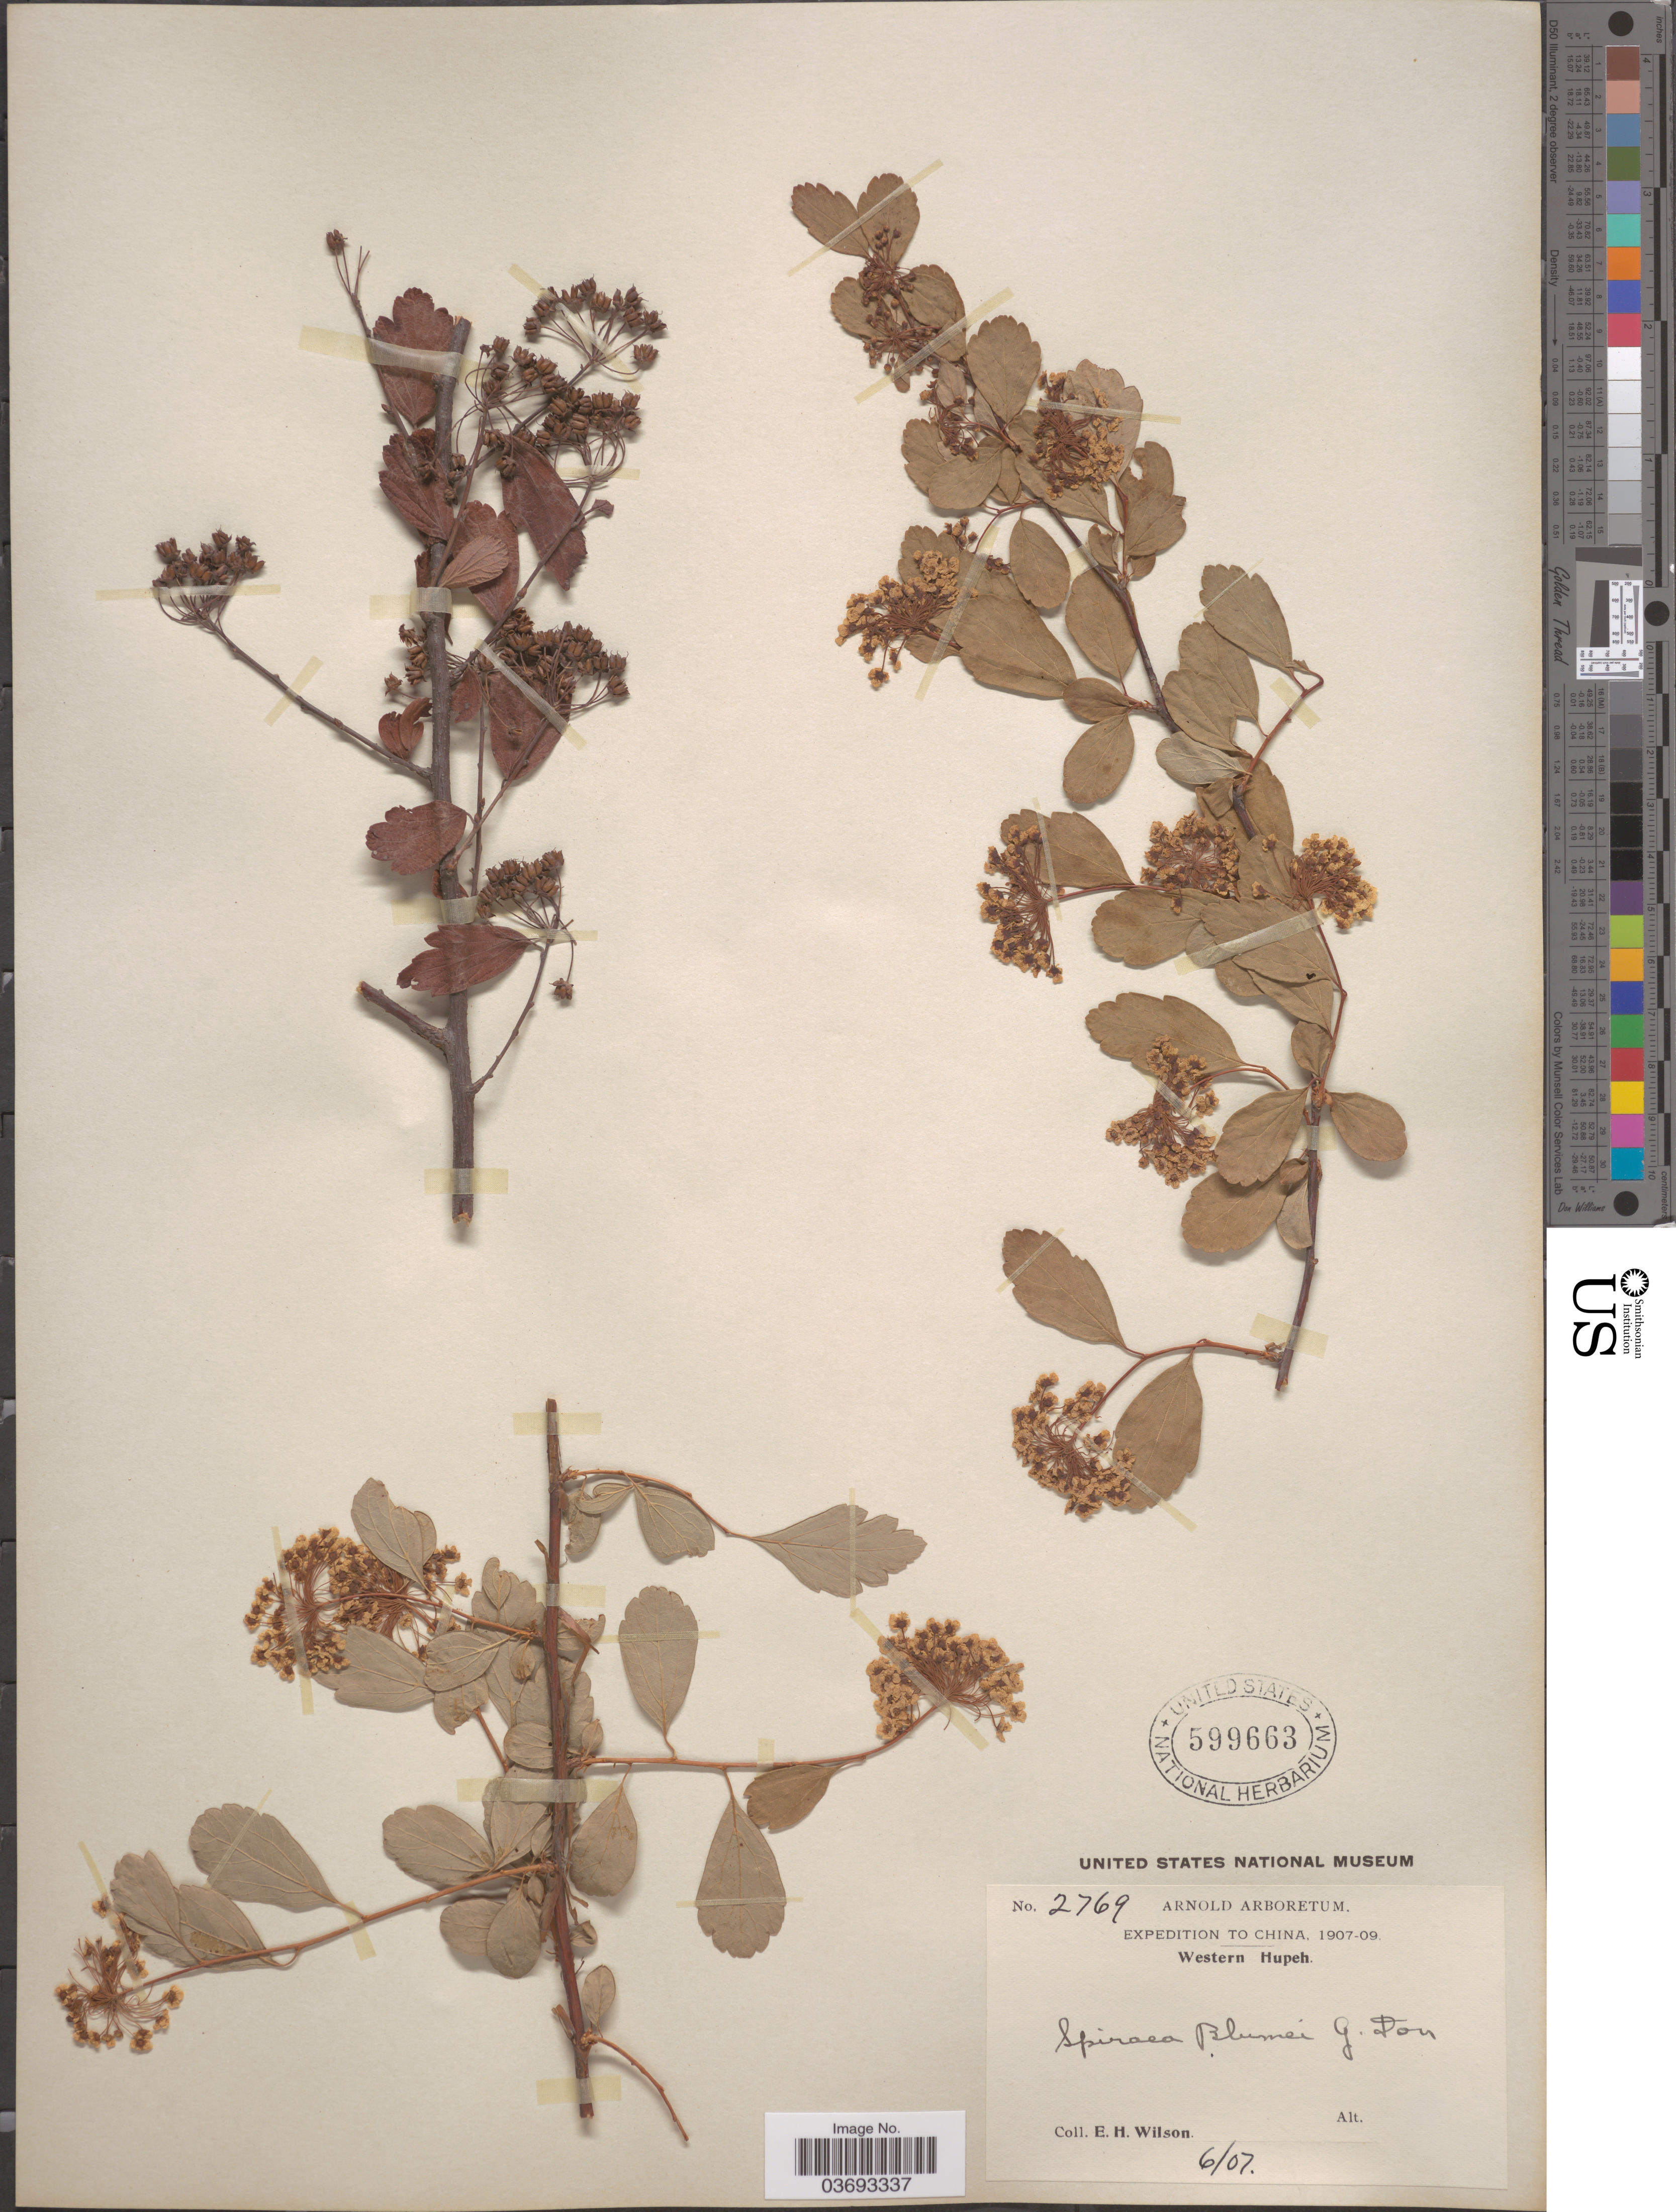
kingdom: Plantae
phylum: Tracheophyta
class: Magnoliopsida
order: Rosales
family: Rosaceae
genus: Spiraea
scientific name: Spiraea blumei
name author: G. Don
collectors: E. Wilson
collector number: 2769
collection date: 1907-06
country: China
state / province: Hubei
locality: Western Hupeh.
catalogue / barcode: US 599663